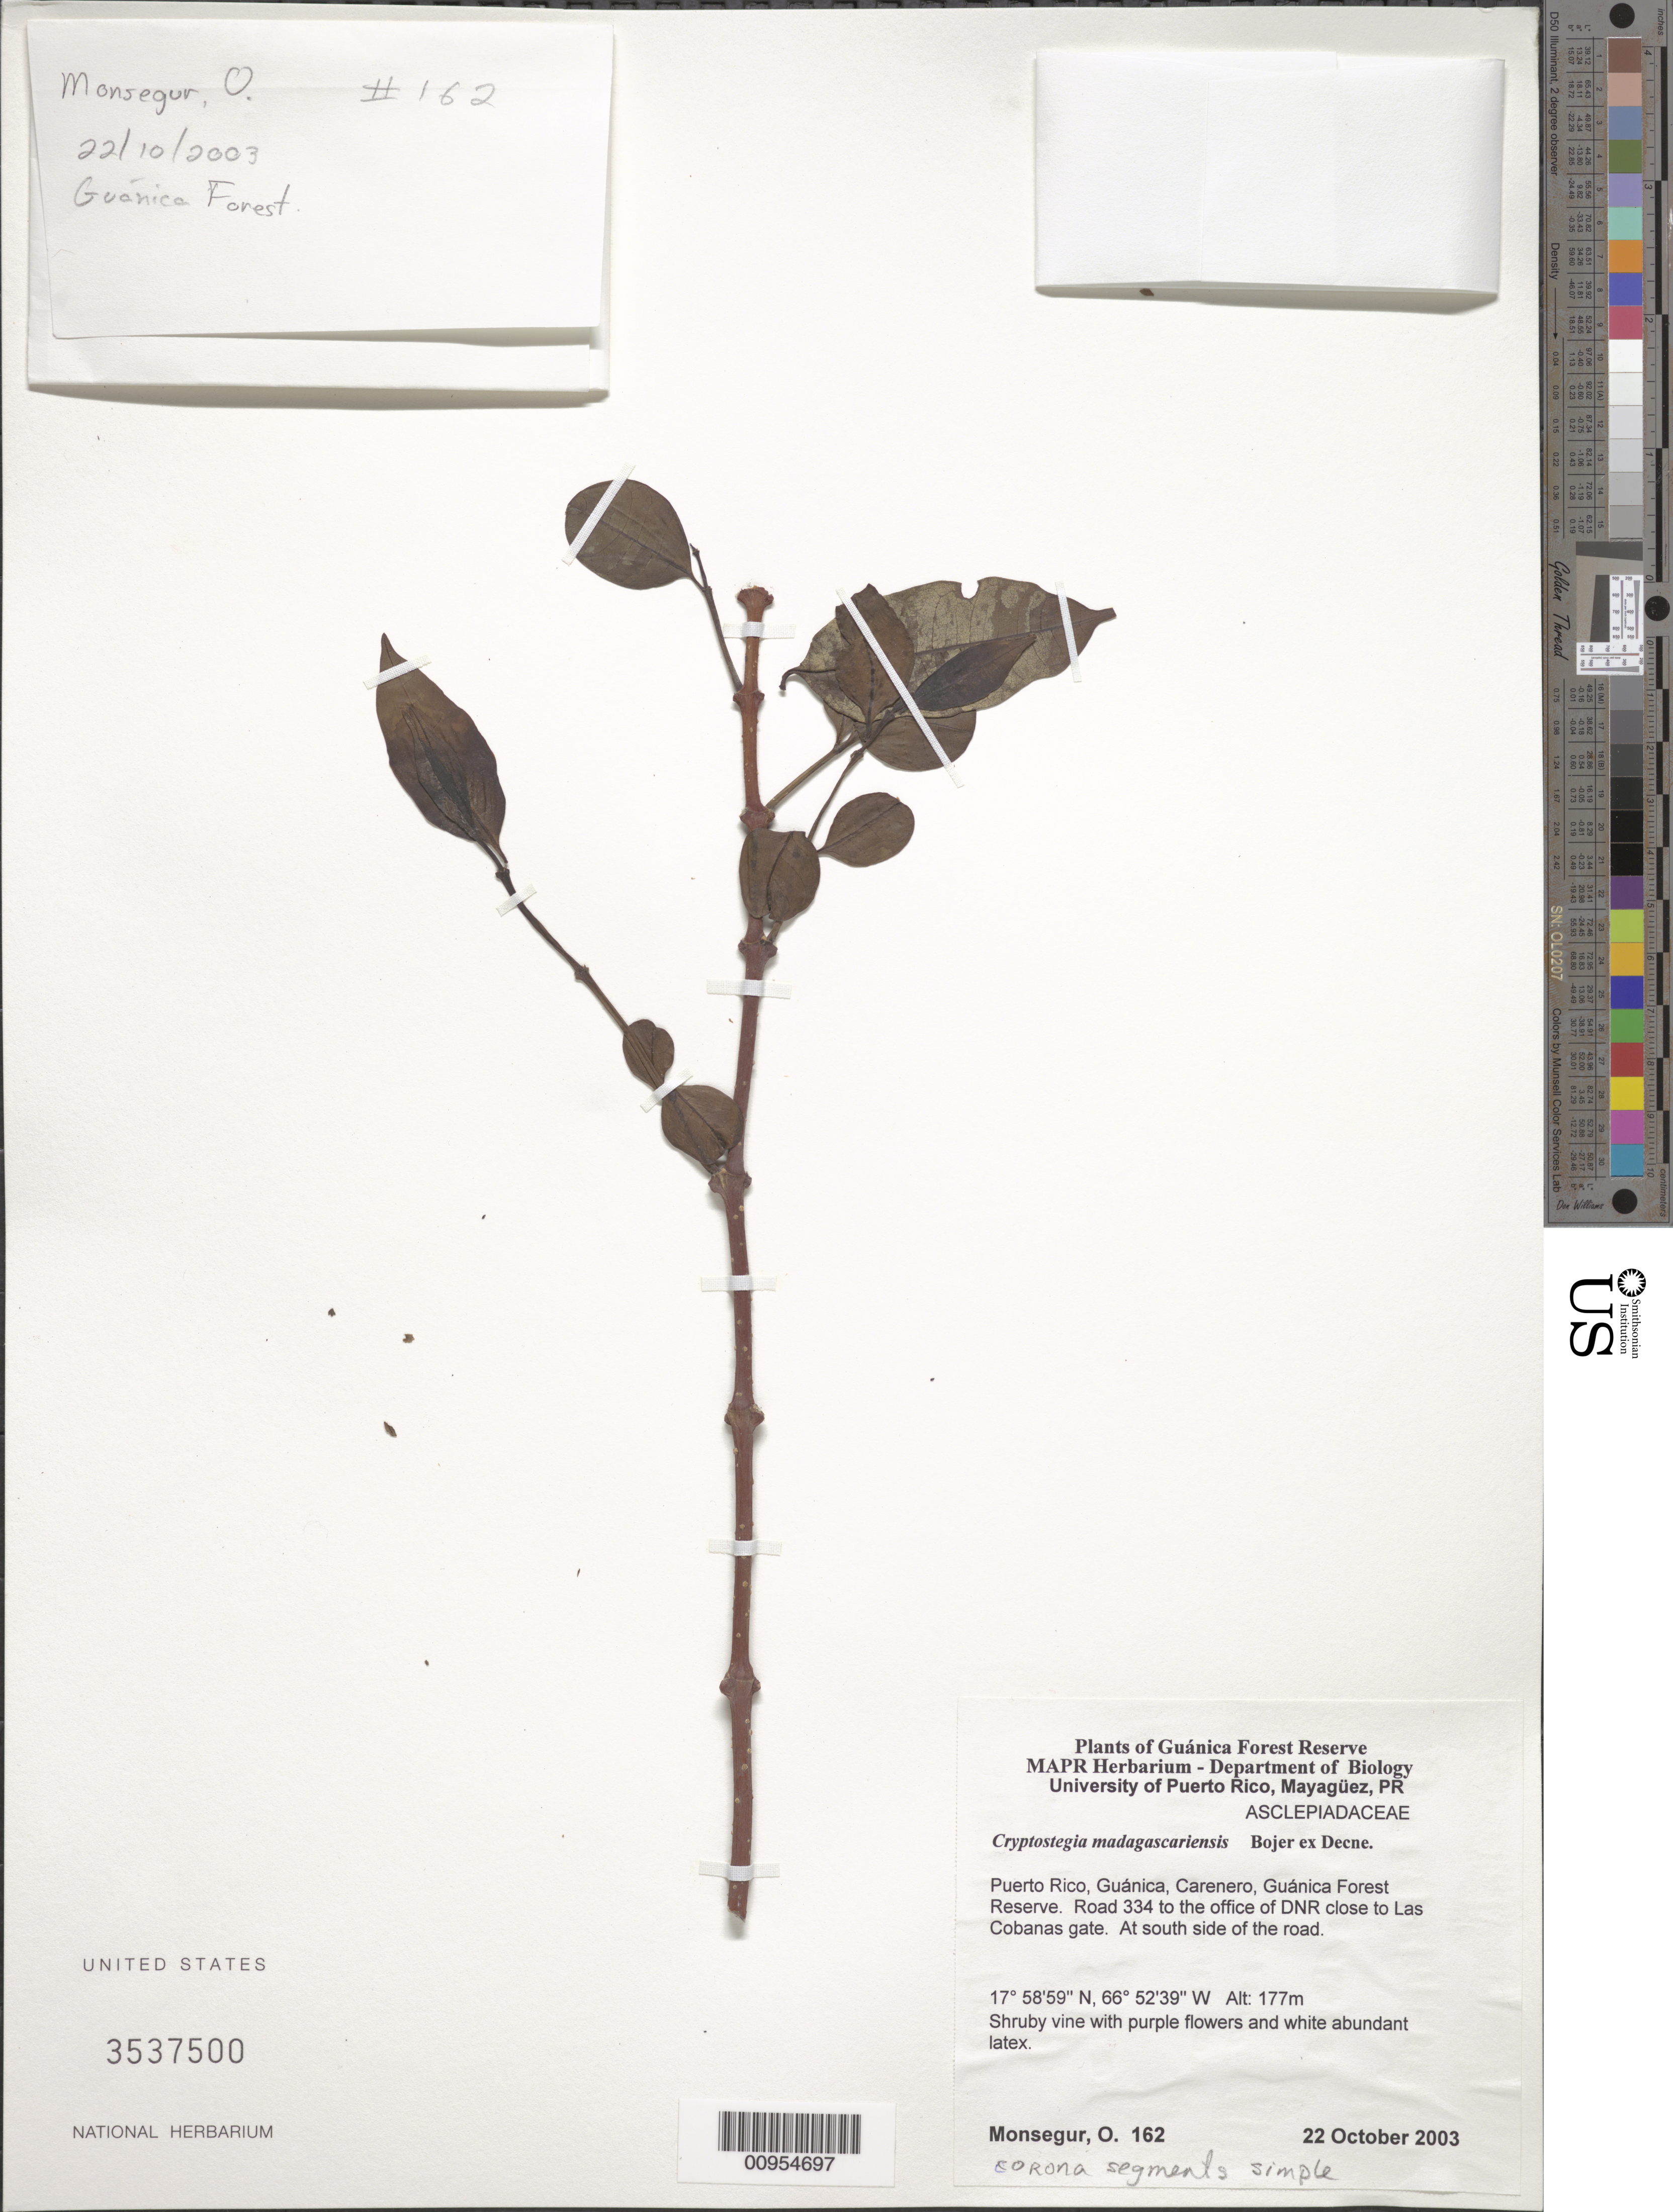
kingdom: Plantae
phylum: Tracheophyta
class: Magnoliopsida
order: Gentianales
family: Apocynaceae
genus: Cryptostegia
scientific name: Cryptostegia madagascariensis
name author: Bojer ex Decne.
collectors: O. Monsegur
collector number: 162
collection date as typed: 22 Oct 2003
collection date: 2003-10-22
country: Puerto Rico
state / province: Guánica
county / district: Carenero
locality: Guánica Forest Reserve. Road 334 to the office of DNR close to Las Cobanas gate. At south side of the road.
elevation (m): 177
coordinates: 17.58587, 66.5239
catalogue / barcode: US 3537500